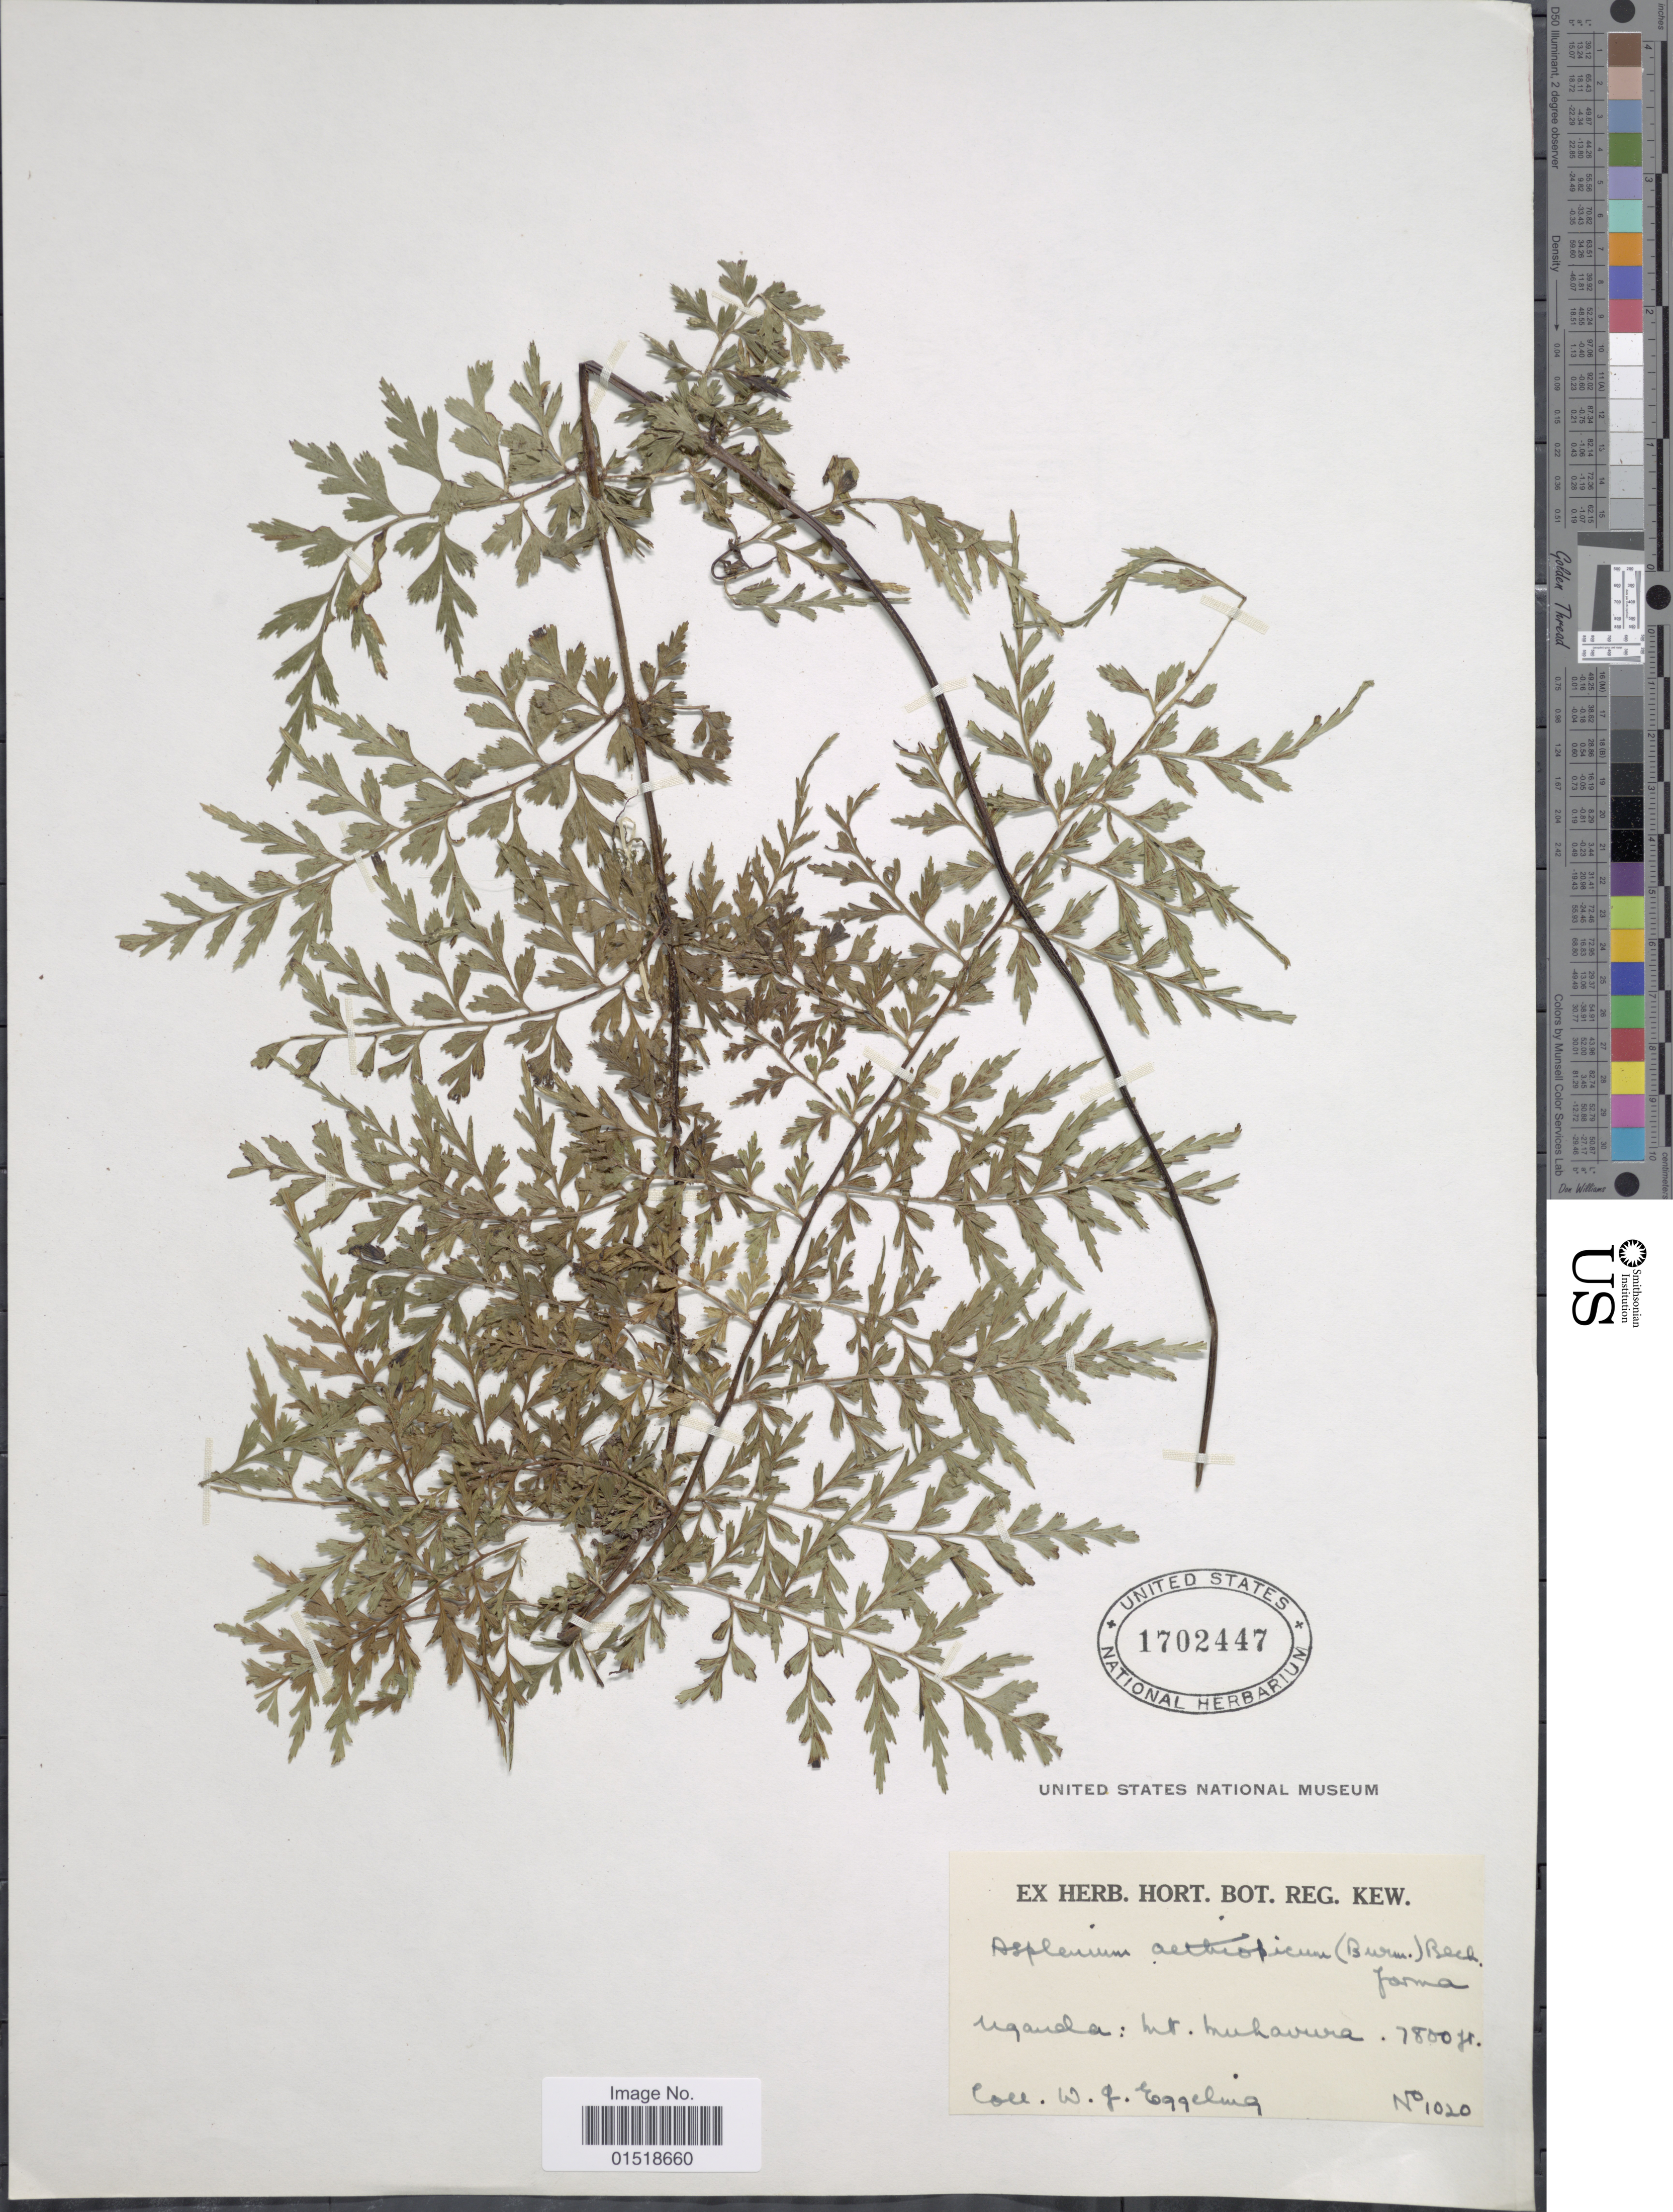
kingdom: Plantae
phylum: Tracheophyta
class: Polypodiopsida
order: Polypodiales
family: Aspleniaceae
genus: Asplenium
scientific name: Asplenium aethiopicum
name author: (Burm. f.) Bech.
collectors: W. Eggeling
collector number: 1020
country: Uganda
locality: Mt. Muhavura.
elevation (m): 2377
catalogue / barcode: US 1702447